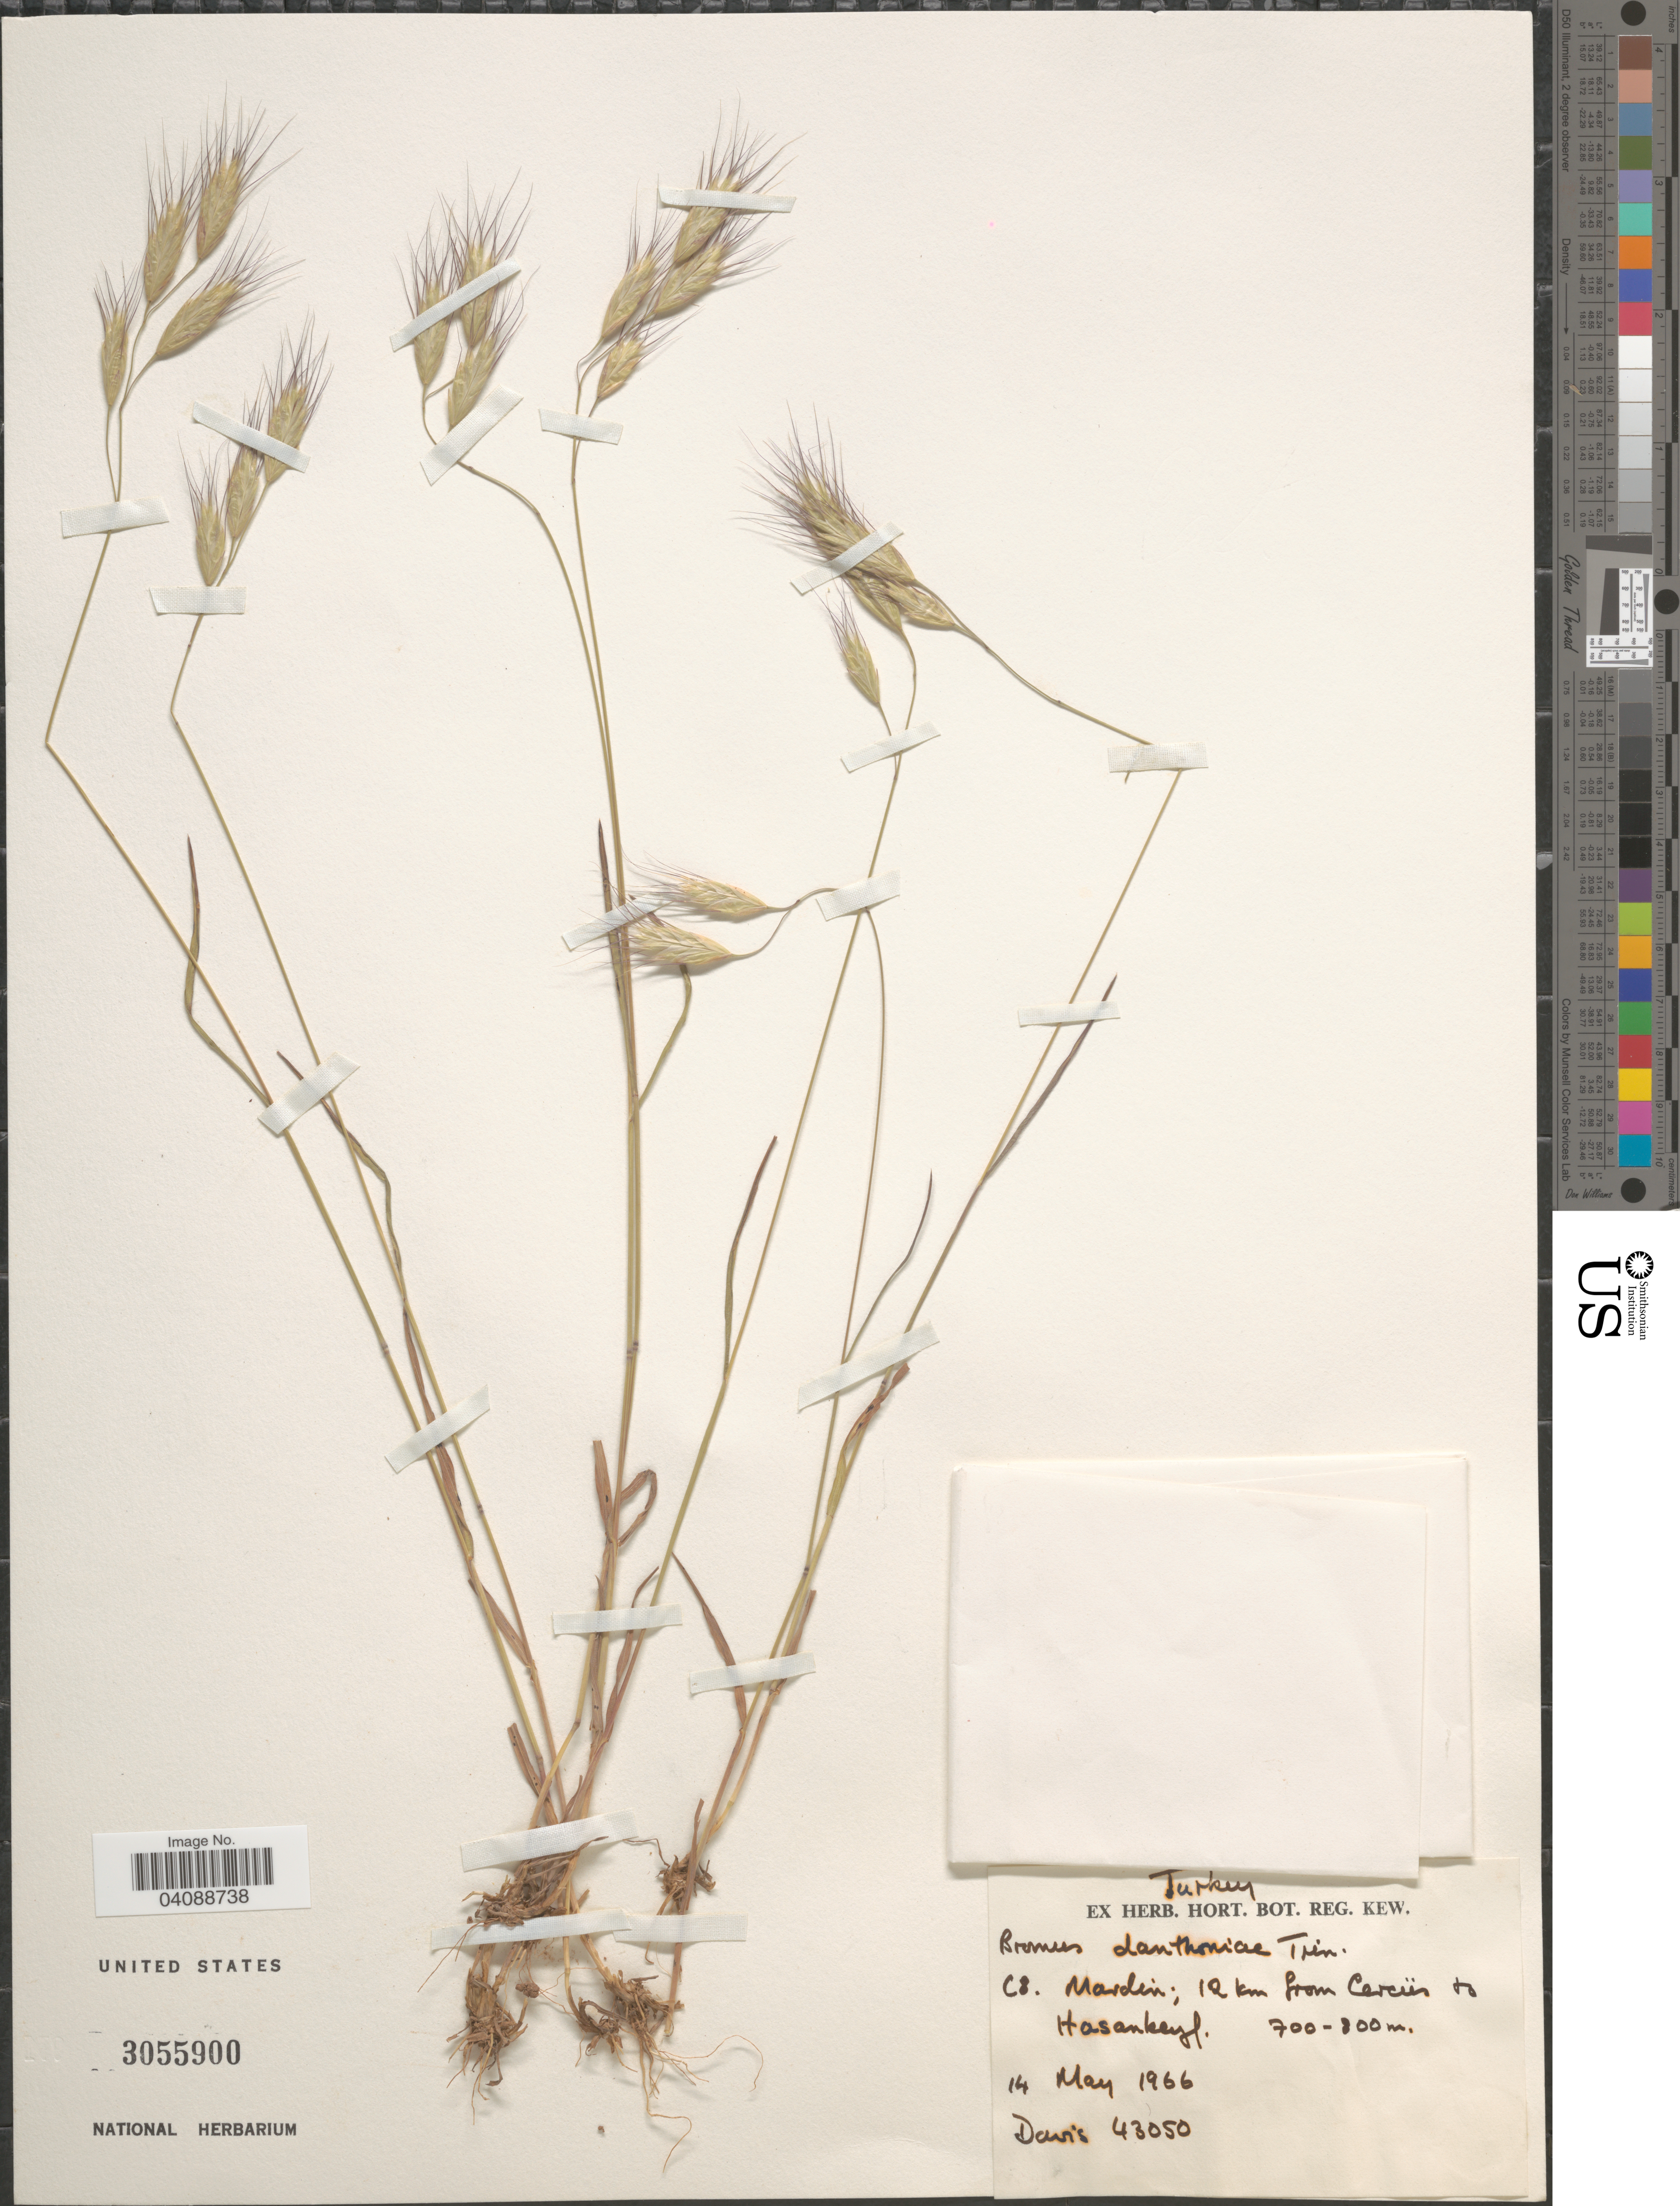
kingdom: Plantae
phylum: Tracheophyta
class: Liliopsida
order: Poales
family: Poaceae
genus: Bromus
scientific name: Bromus danthoniae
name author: Trin. ex C.A. Mey.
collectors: -. Davis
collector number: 43050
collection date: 1966-05-14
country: Turkey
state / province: Mardin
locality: C8 Mardin; 12 km from Carüs to Hasankejf.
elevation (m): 700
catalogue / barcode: US 3055900